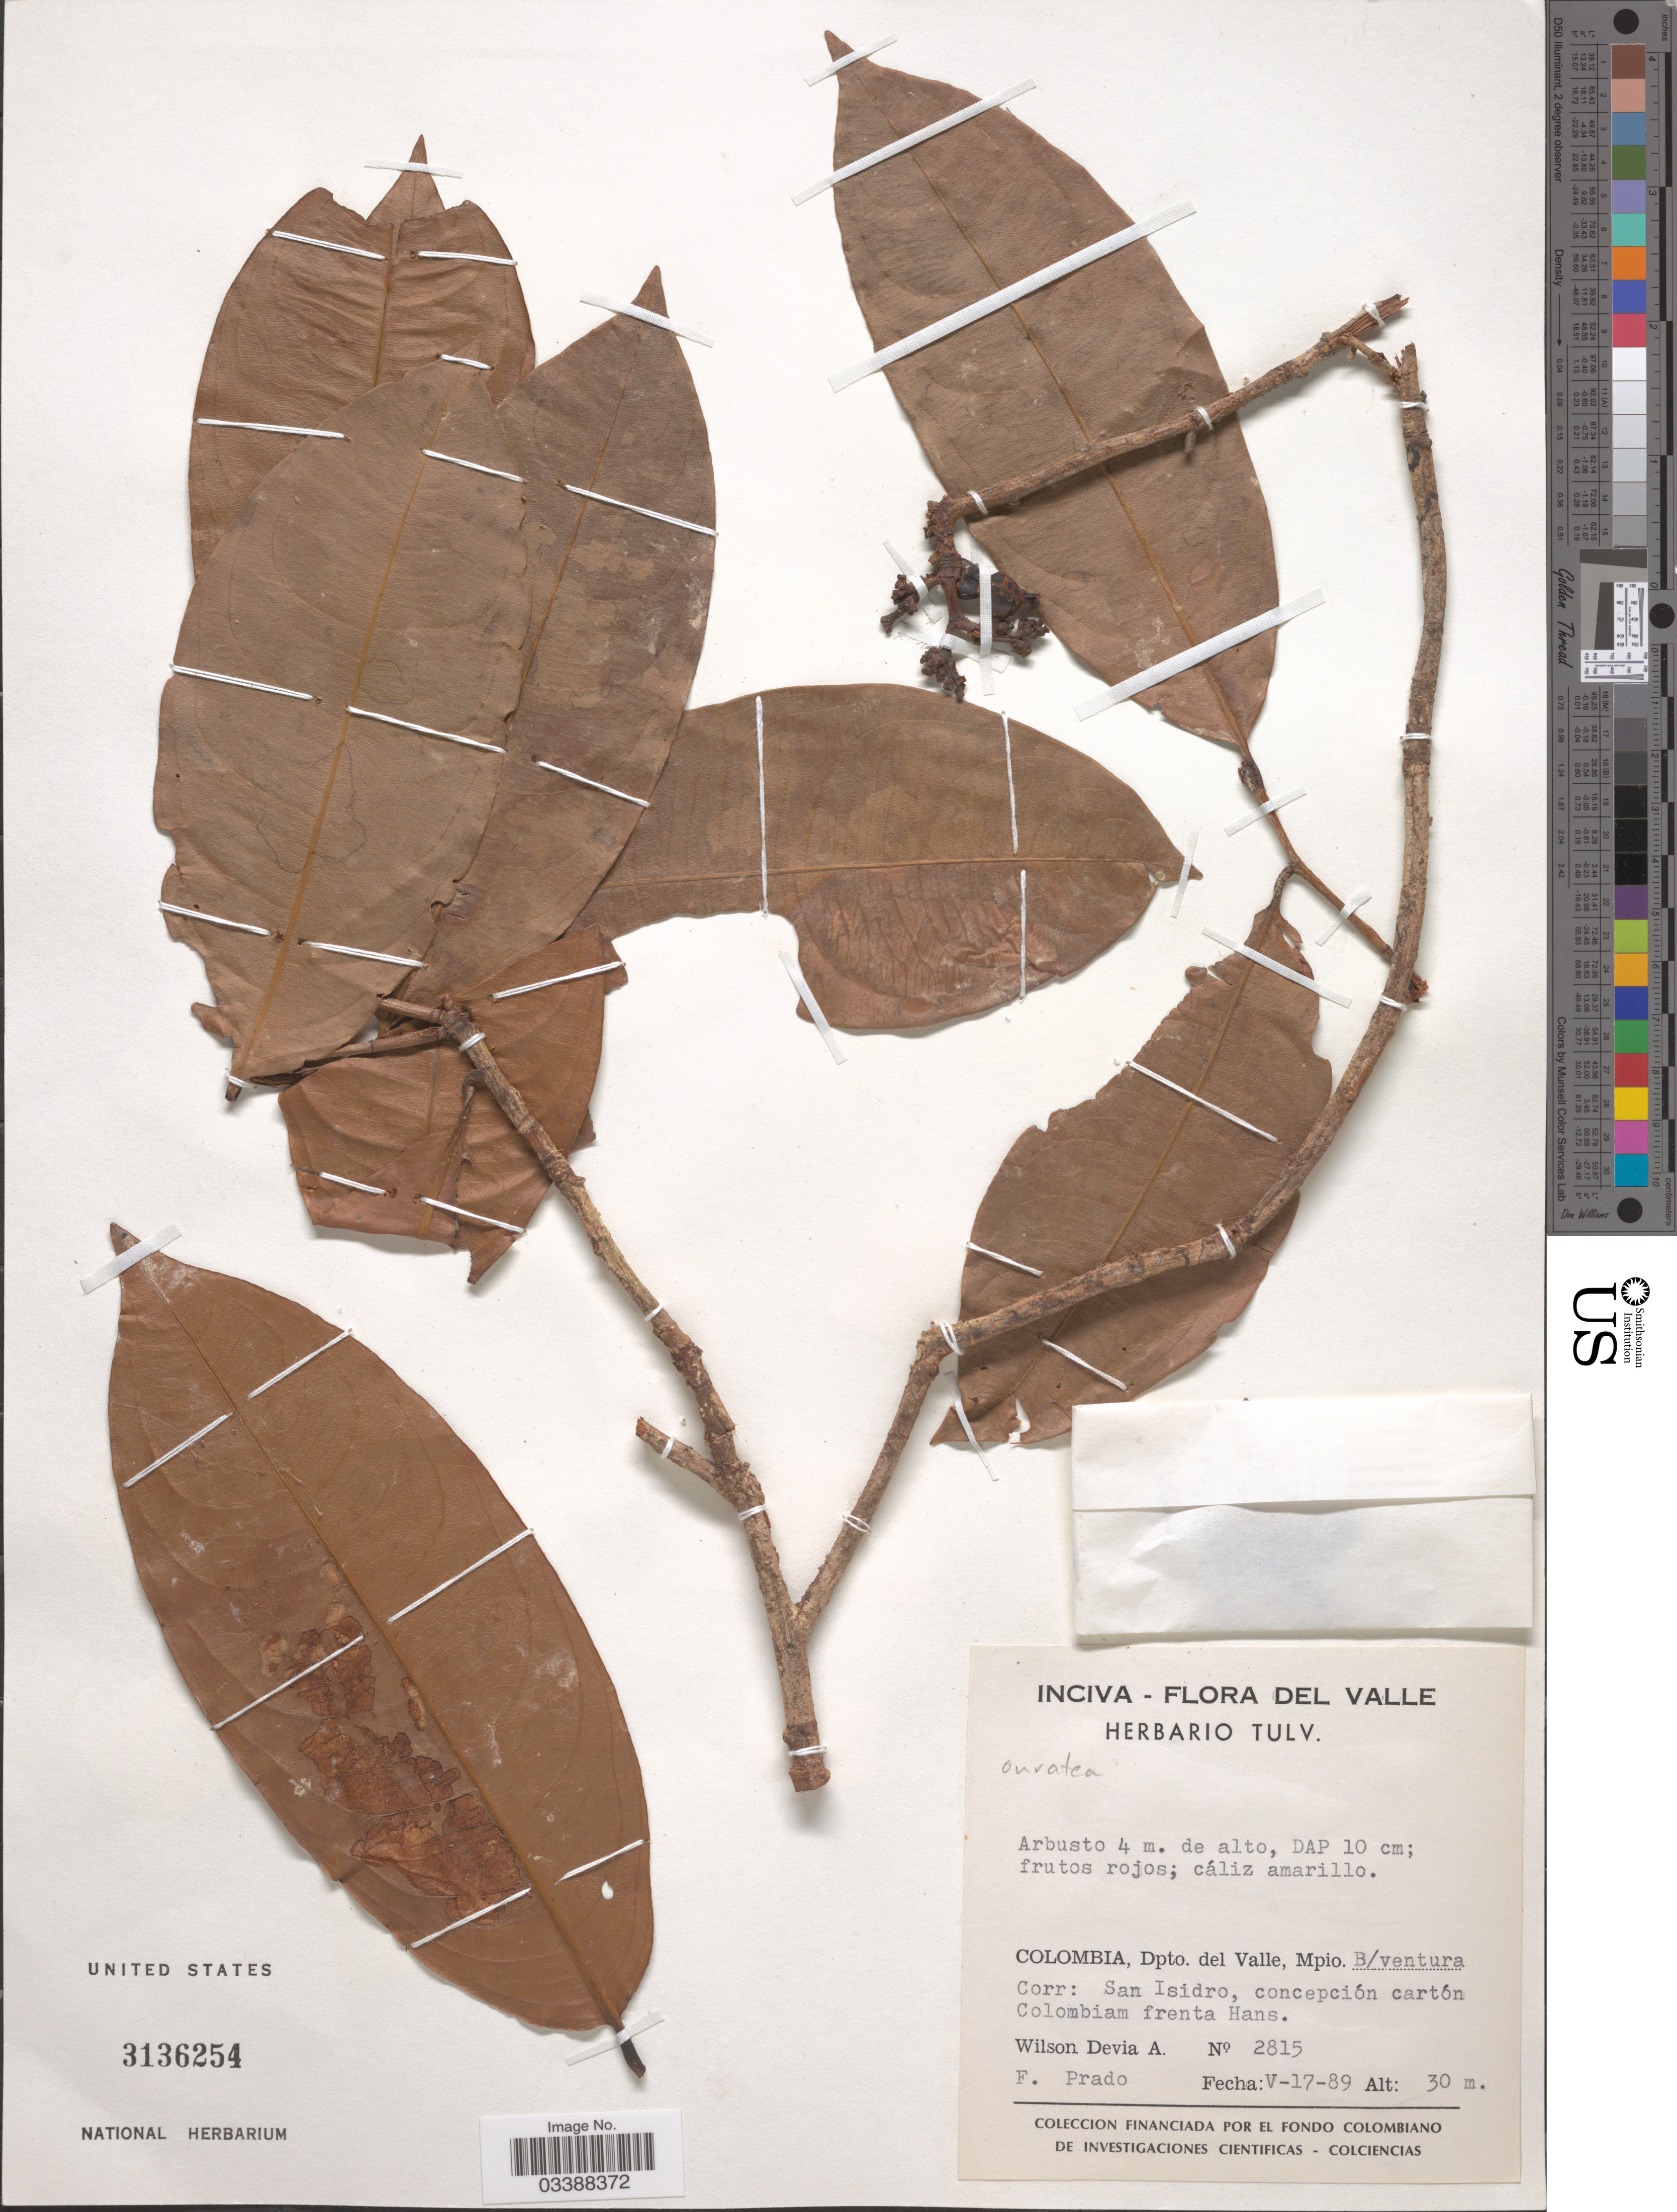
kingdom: Plantae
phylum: Tracheophyta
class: Magnoliopsida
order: Malpighiales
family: Ochnaceae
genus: Ouratea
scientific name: Ouratea sp.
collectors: W. Devia A. & F. Prado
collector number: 2815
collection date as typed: Transcribed d/m/y: 17/5/89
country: Colombia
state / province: Valle del Cauca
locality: Dpto. del Valle, Mpio. B/ventura. Corr: San Isidro, concepción cartón Colombiam frenta Hans.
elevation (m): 30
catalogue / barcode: US 3136254